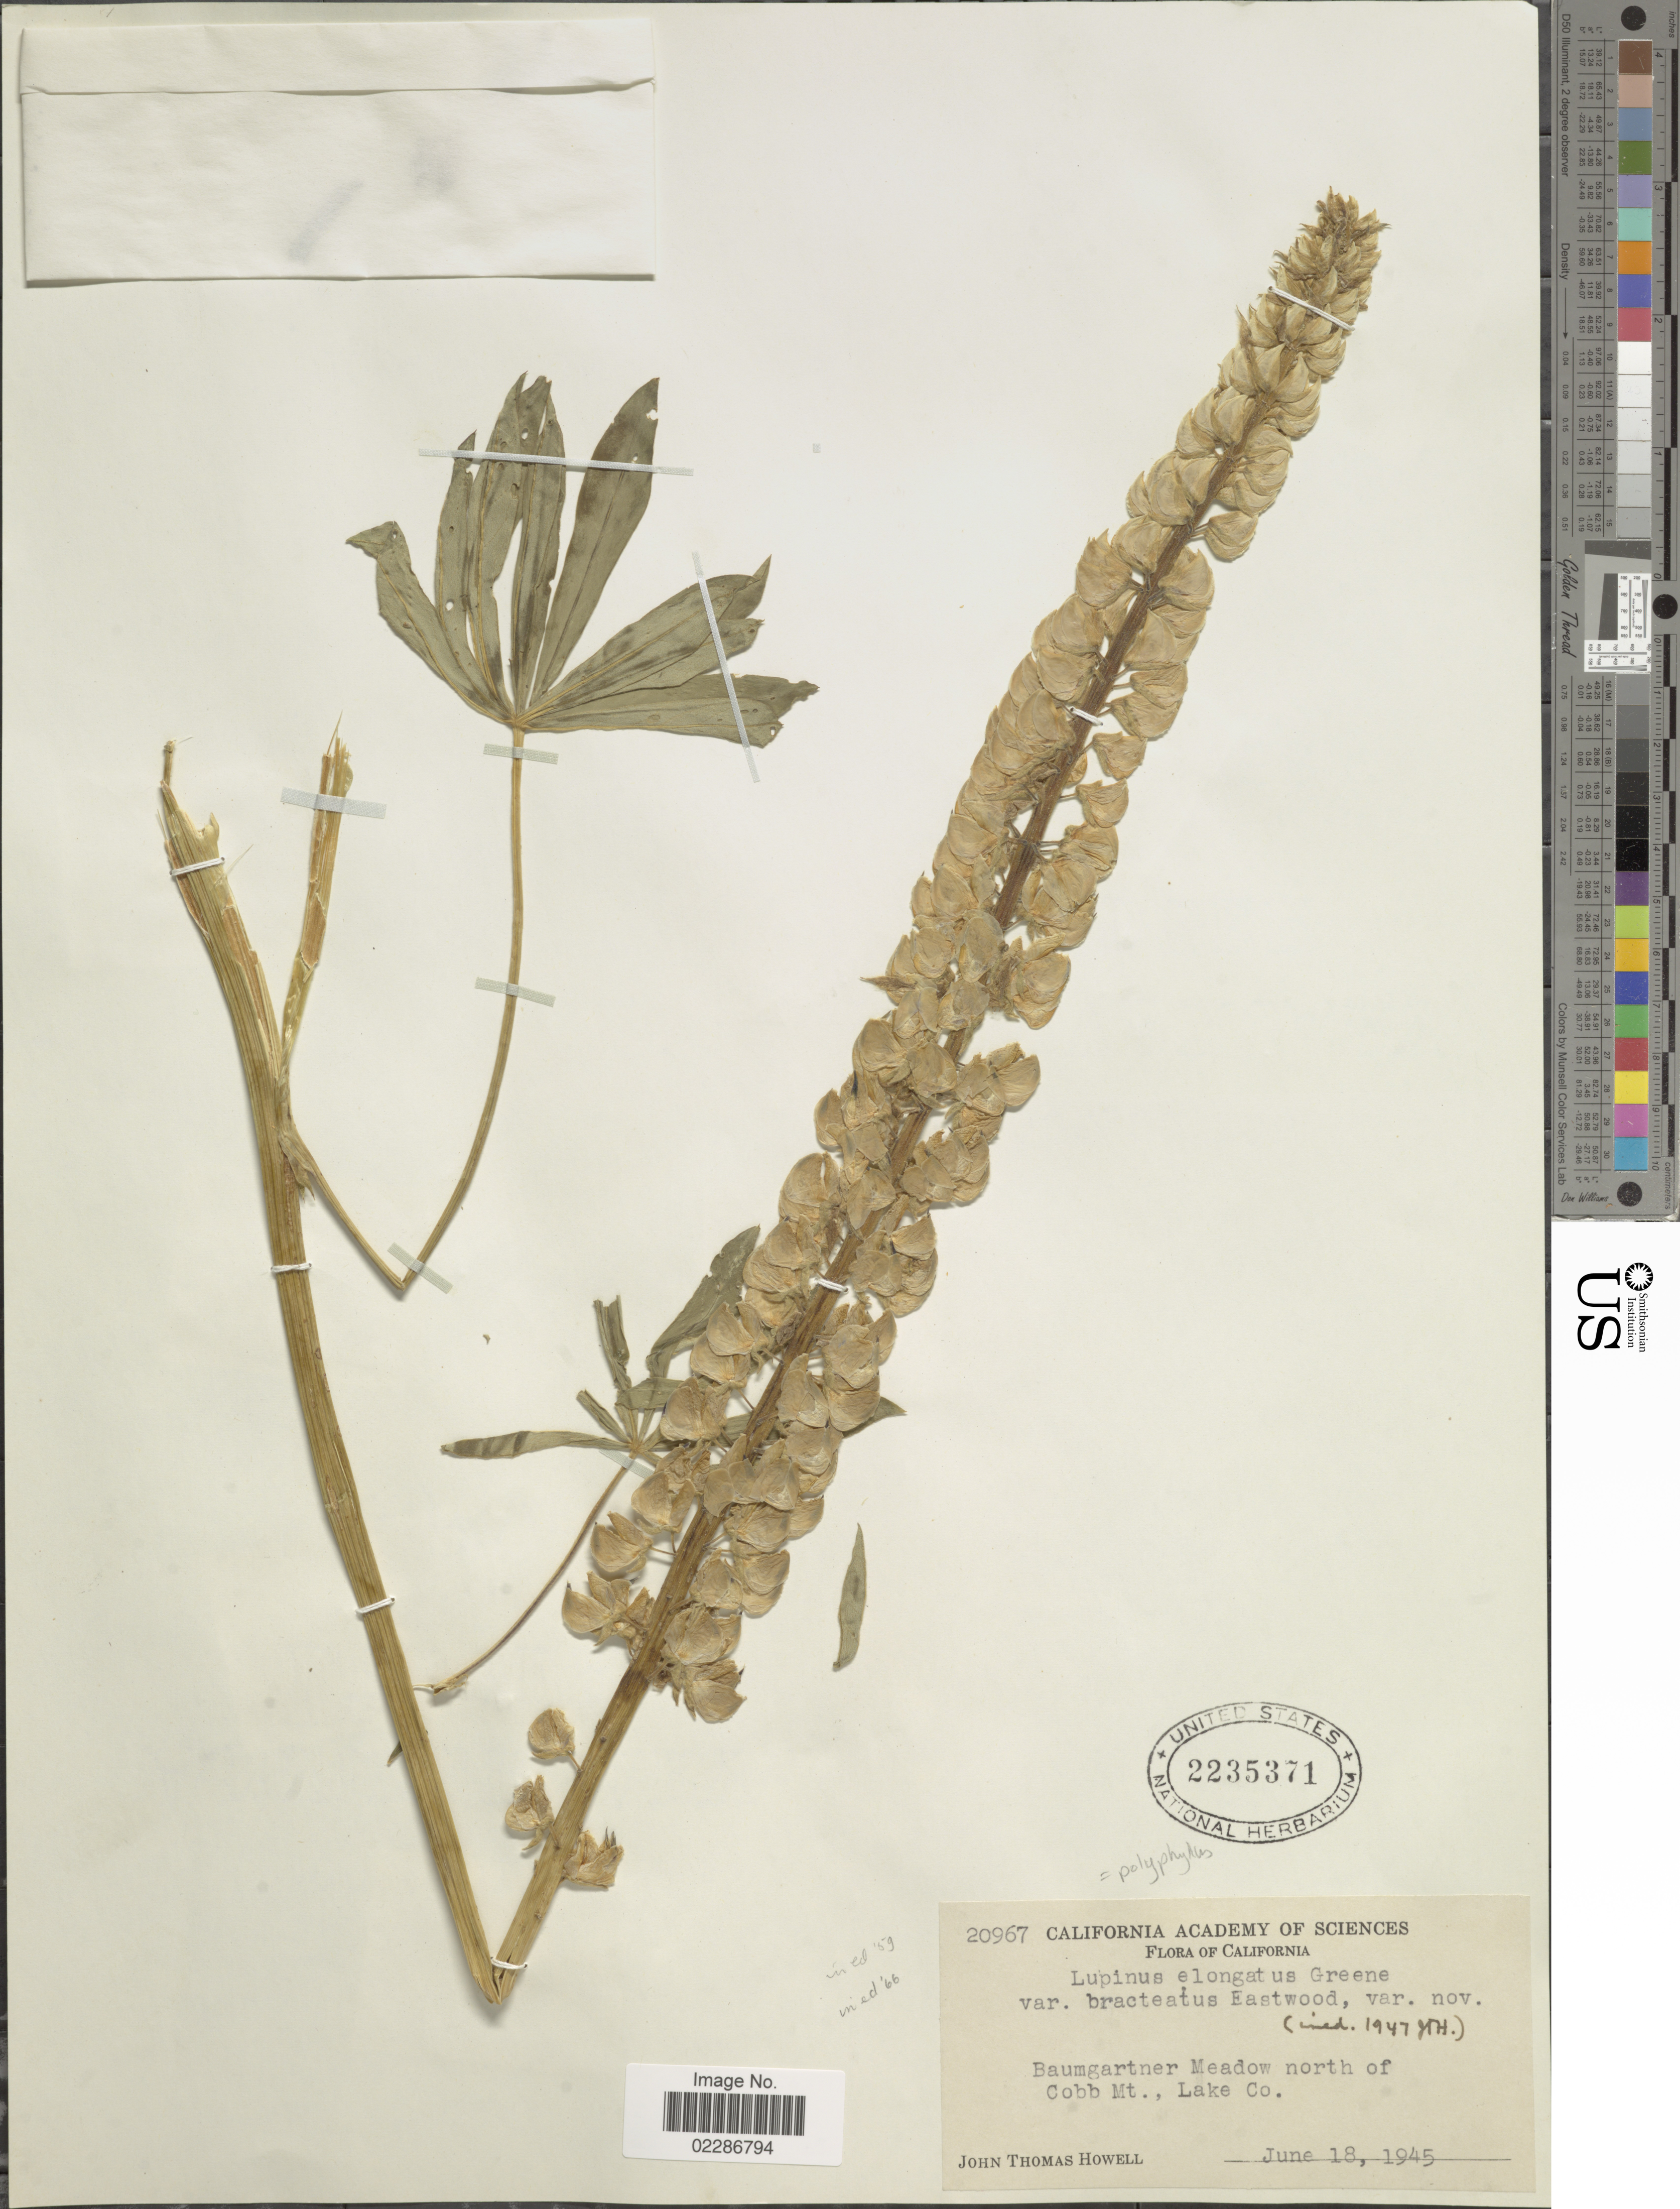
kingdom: Plantae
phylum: Tracheophyta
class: Magnoliopsida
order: Fabales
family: Fabaceae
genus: Lupinus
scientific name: Lupinus polyphyllus subsp. superbus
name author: (A. Heller) Munz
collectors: J. T. Howell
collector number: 20967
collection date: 1945-06-18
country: United States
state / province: California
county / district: Lake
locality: Baumgartner Meadow north of Cobb Mt., Lake Co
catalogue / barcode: US 2235371